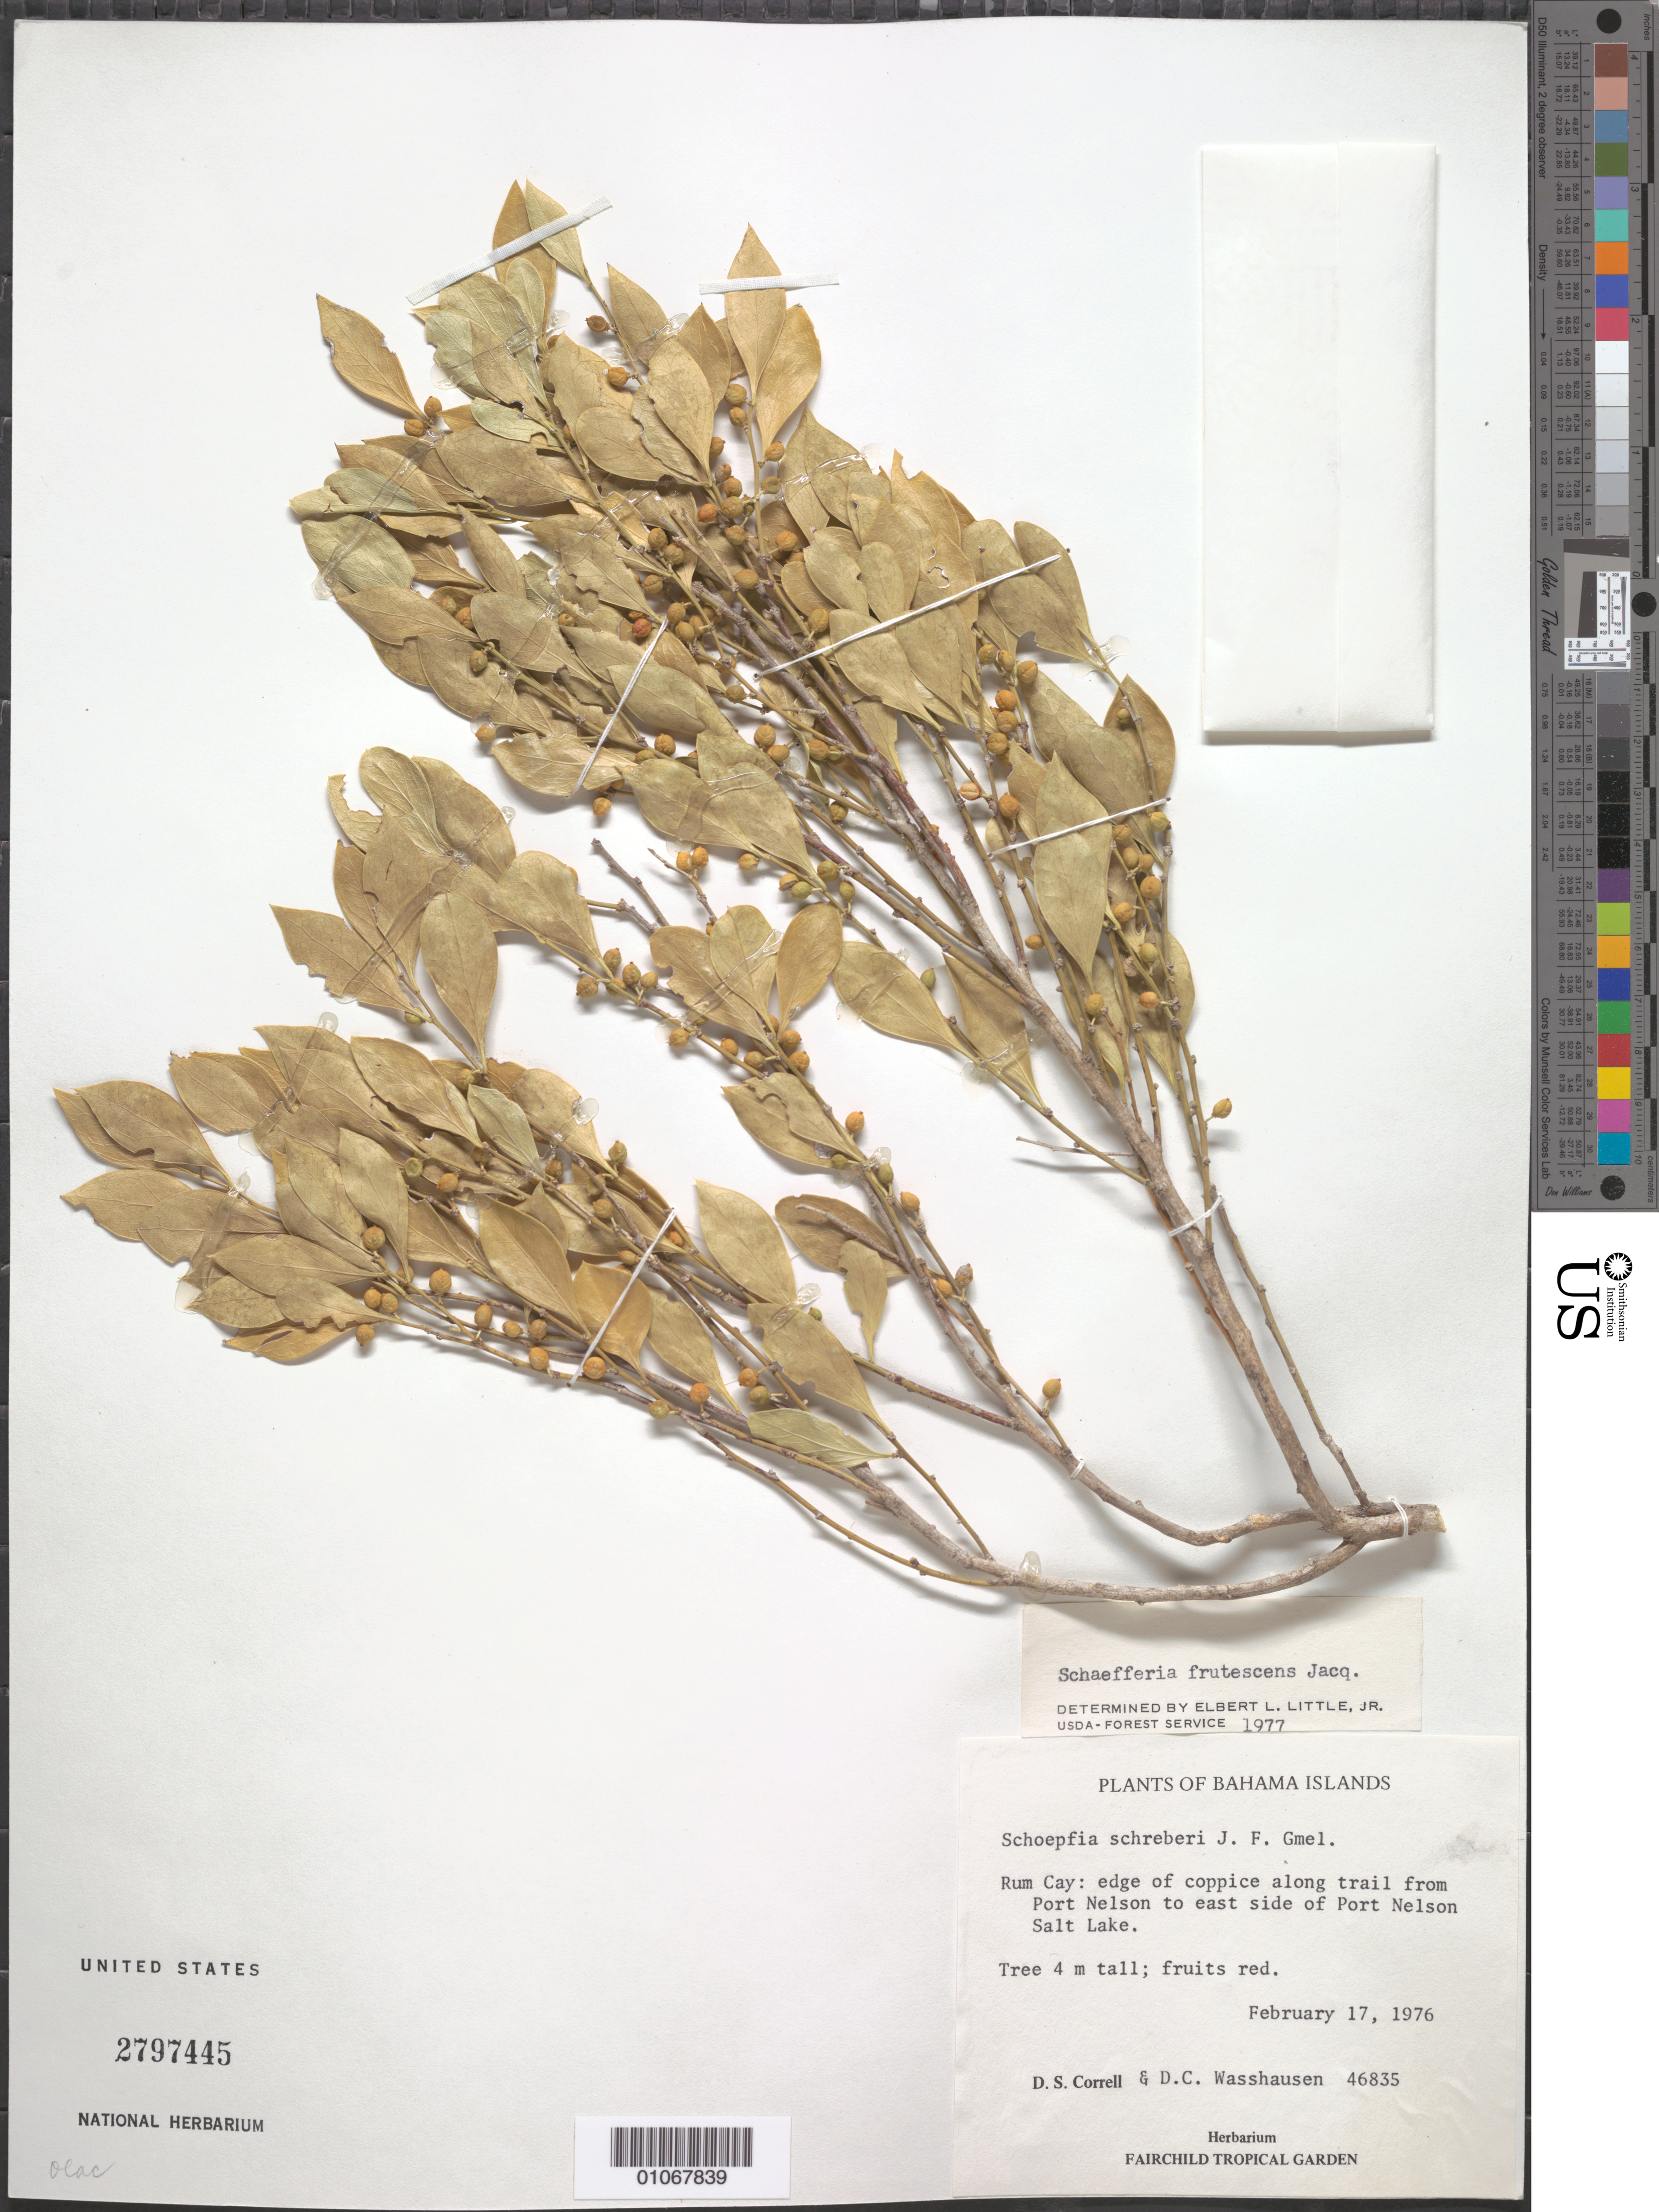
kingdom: Plantae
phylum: Tracheophyta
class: Magnoliopsida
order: Celastrales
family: Celastraceae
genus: Schaefferia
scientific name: Schaefferia frutescens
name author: Jacq.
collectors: D. S. Correll & D. C. Wasshausen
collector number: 46835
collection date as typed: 17 Feb 1976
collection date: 1976-02-17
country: Bahamas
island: Rum Cay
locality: Edge of coppice along trail from Port Nelson to east side of port Nelson, Salt lake.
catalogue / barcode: US 2797445